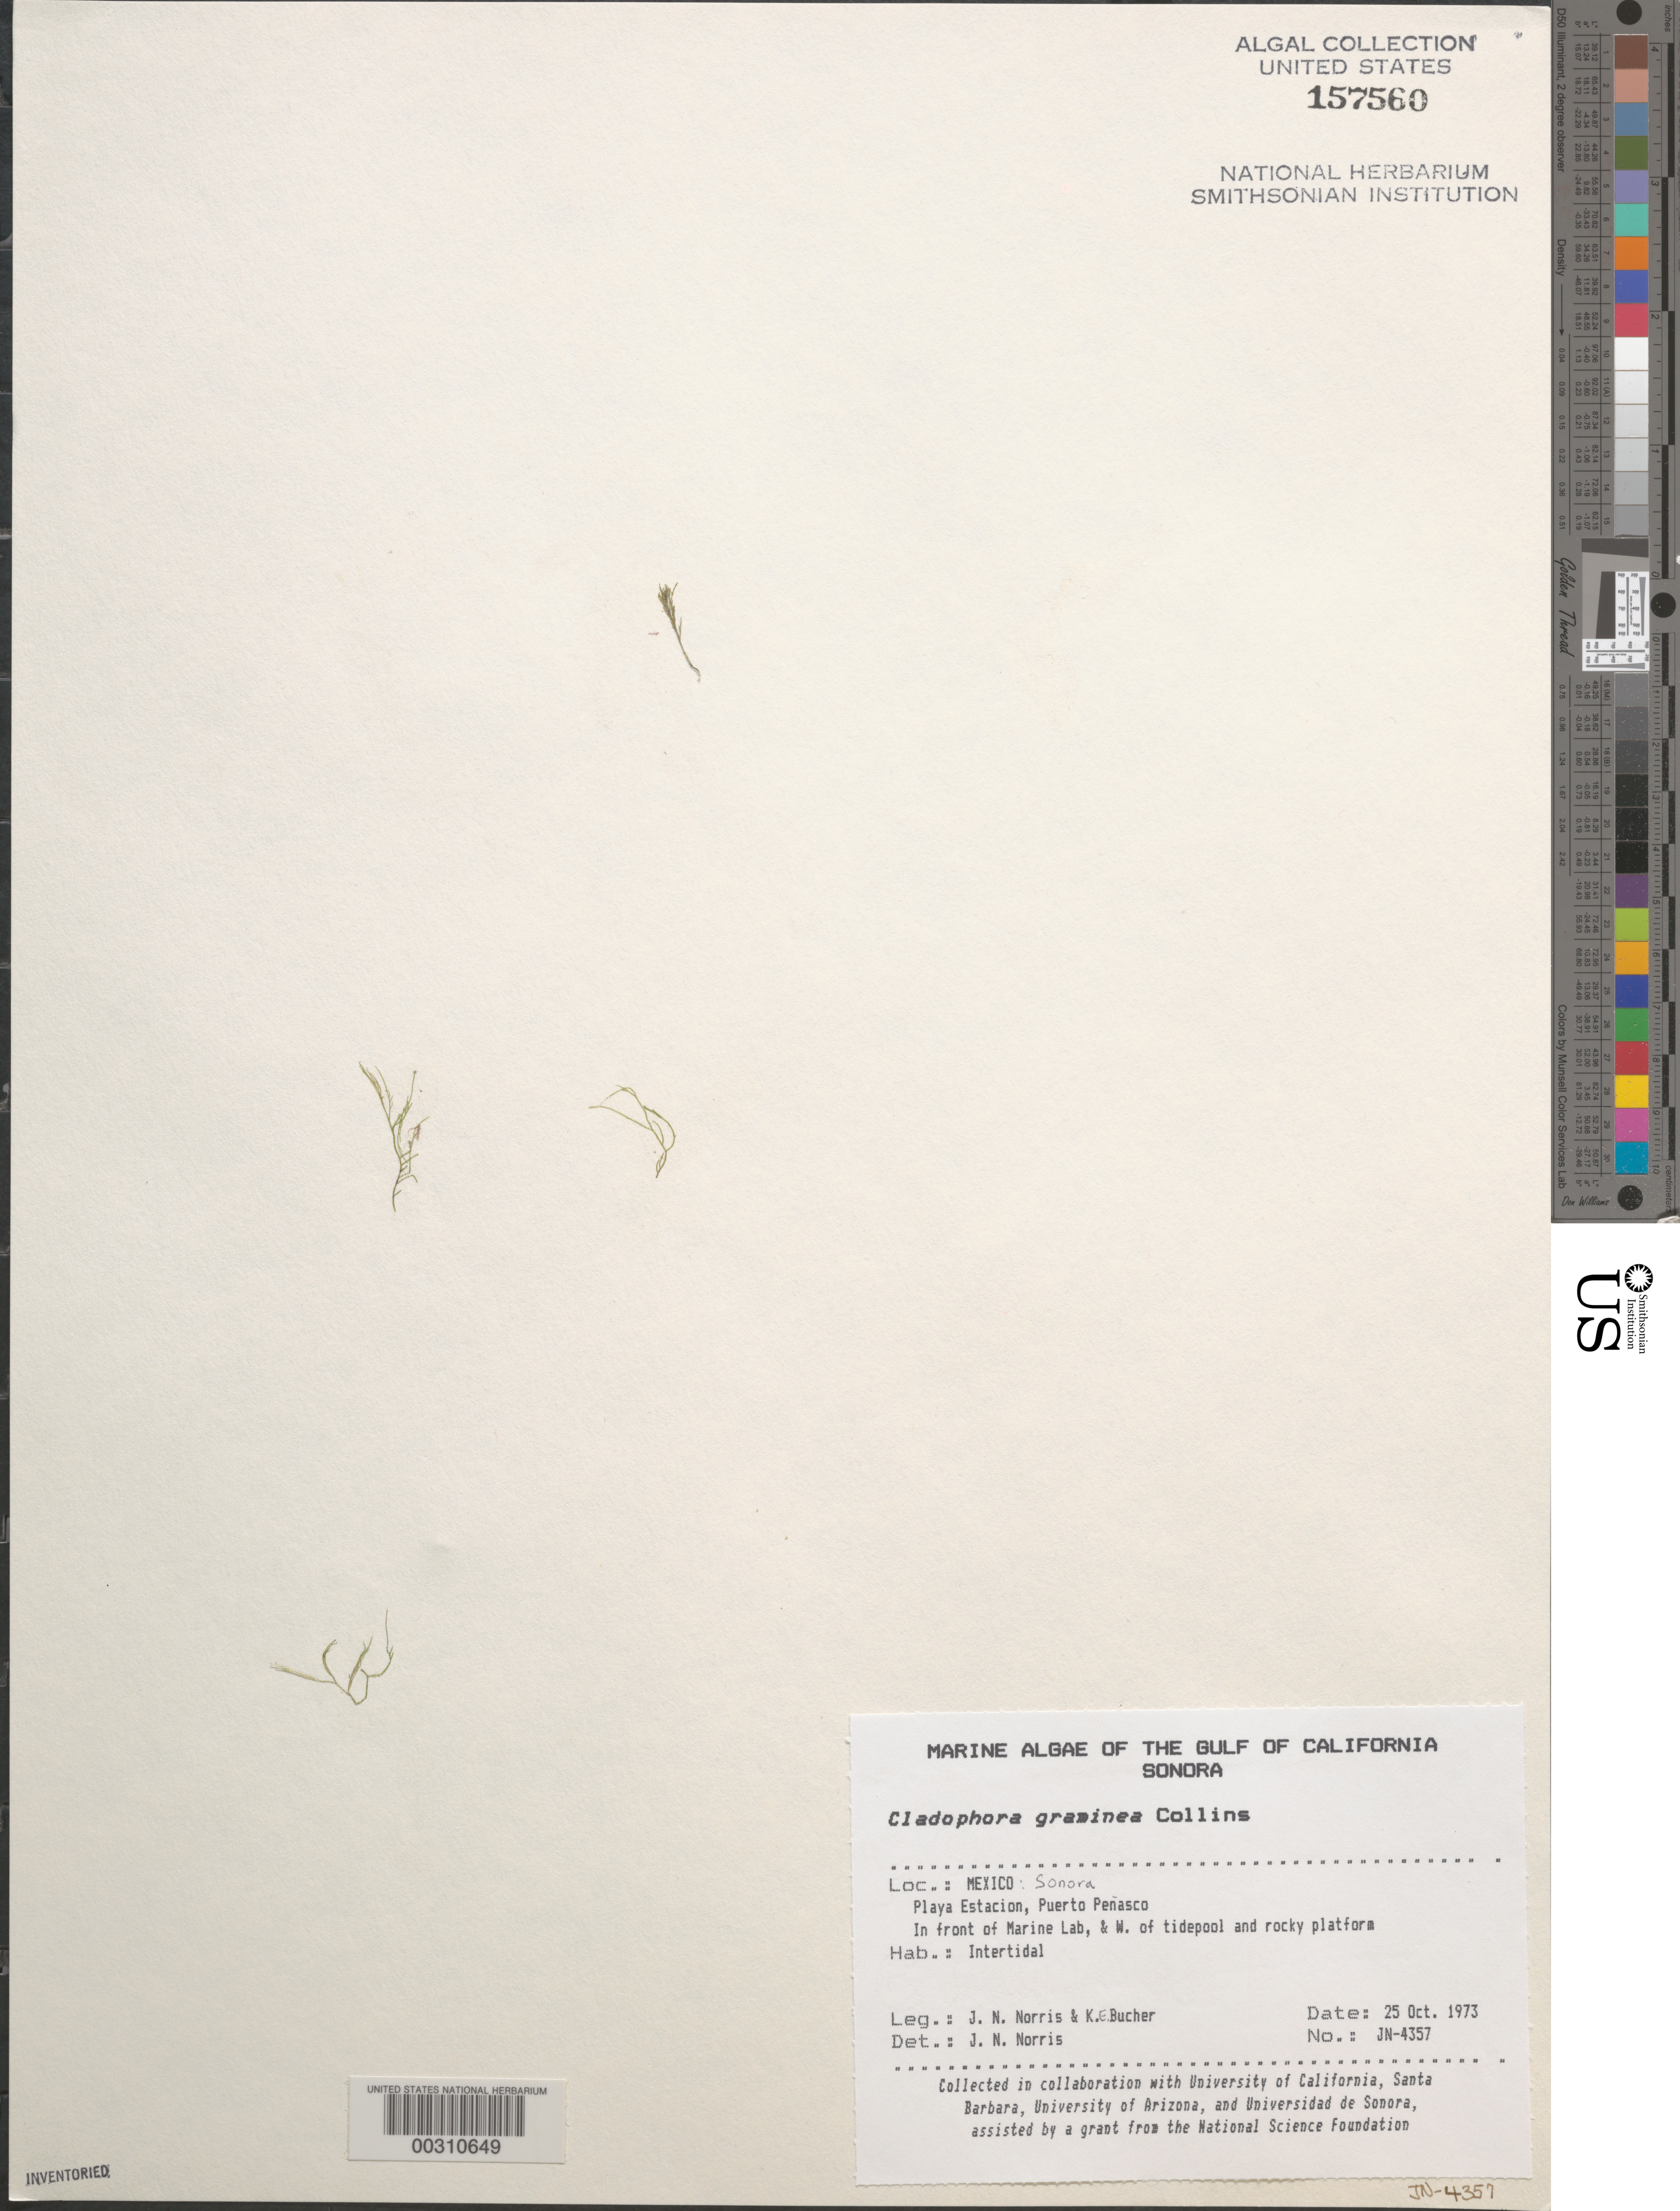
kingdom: Plantae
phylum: Chlorophyta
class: Ulvophyceae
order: Cladophorales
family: Cladophoraceae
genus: Cladophora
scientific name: Cladophora graminea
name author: Collins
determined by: Norris, James N.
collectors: J. N. Norris & K. E. Bucher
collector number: JN-4357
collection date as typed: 25 Oct 1973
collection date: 1973-10-25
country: Mexico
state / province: Sonora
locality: Playa Estacion, Puerto Penasco, marine laboratory shore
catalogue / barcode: US 157560